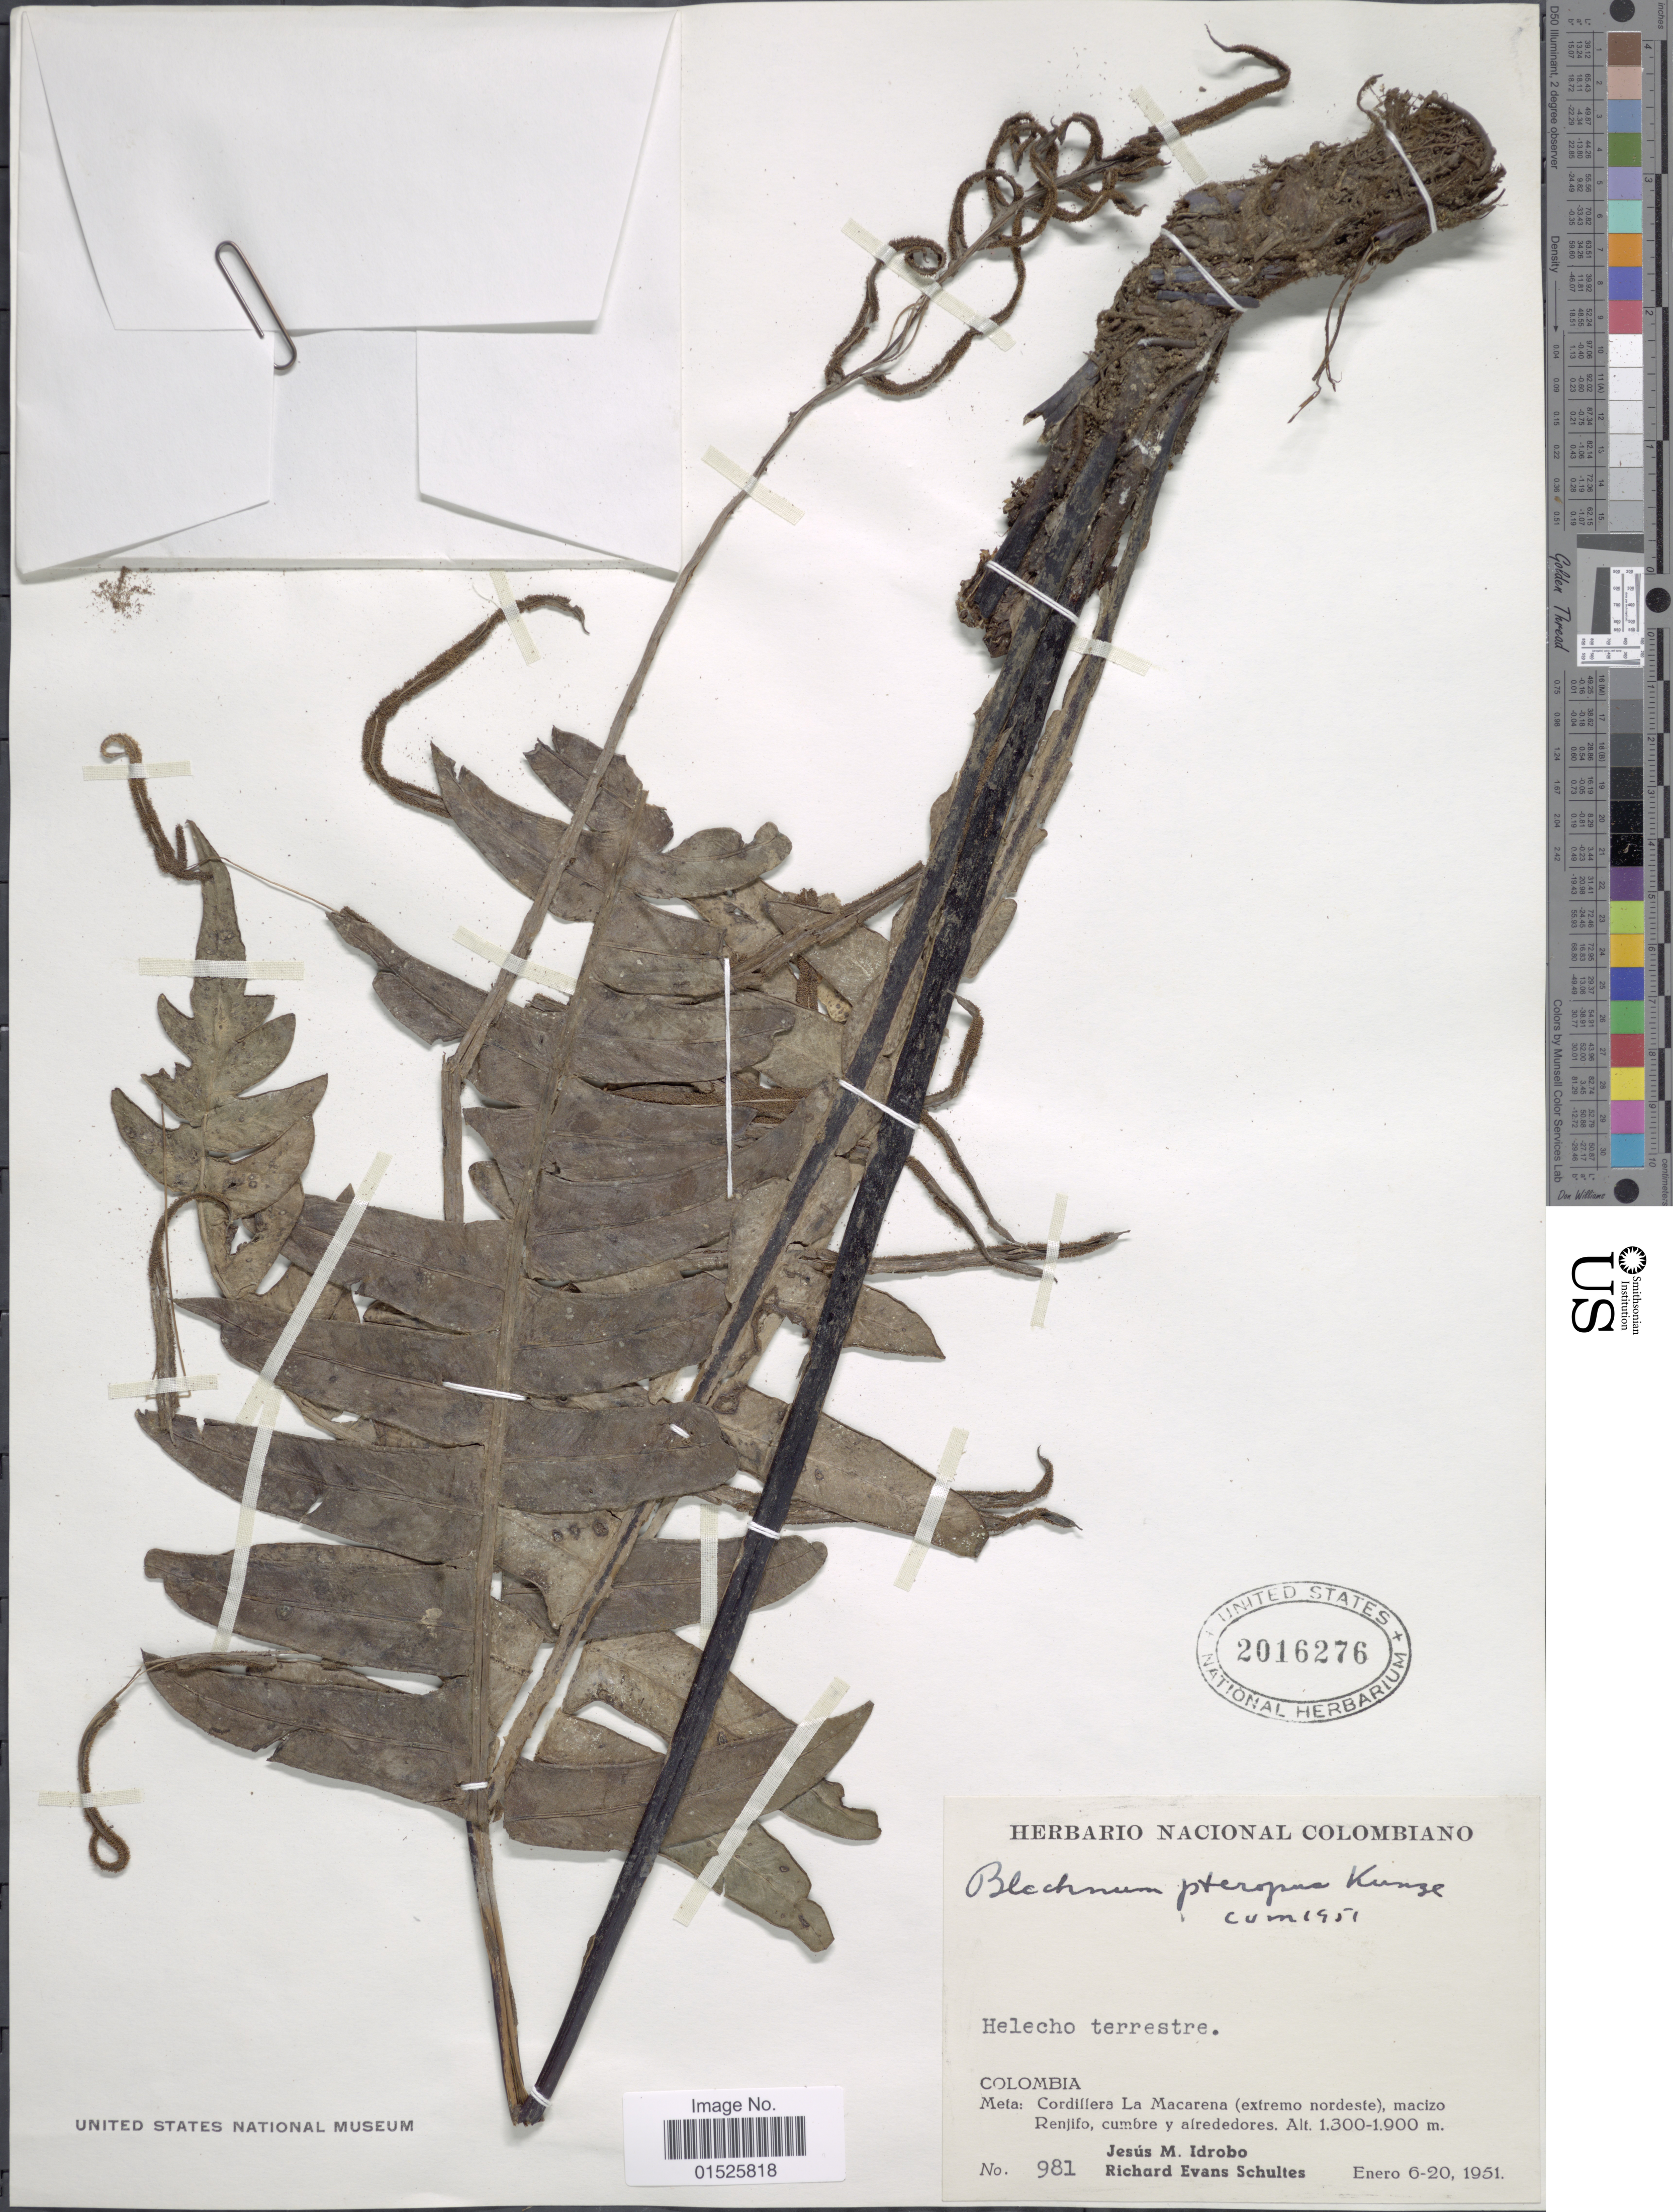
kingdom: Plantae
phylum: Tracheophyta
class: Polypodiopsida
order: Polypodiales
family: Blechnaceae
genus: Blechnum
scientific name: Blechnum divergens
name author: (Kunze) Mett.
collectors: J. M. Idrobo & R. E. Schultes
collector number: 981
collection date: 1951-01-06/1951-01-20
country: Colombia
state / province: Meta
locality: Cordillera La Macarena (extremo nordeste), macizo Renjifo, cumbre y alrededores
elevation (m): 1300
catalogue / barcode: US 2016276